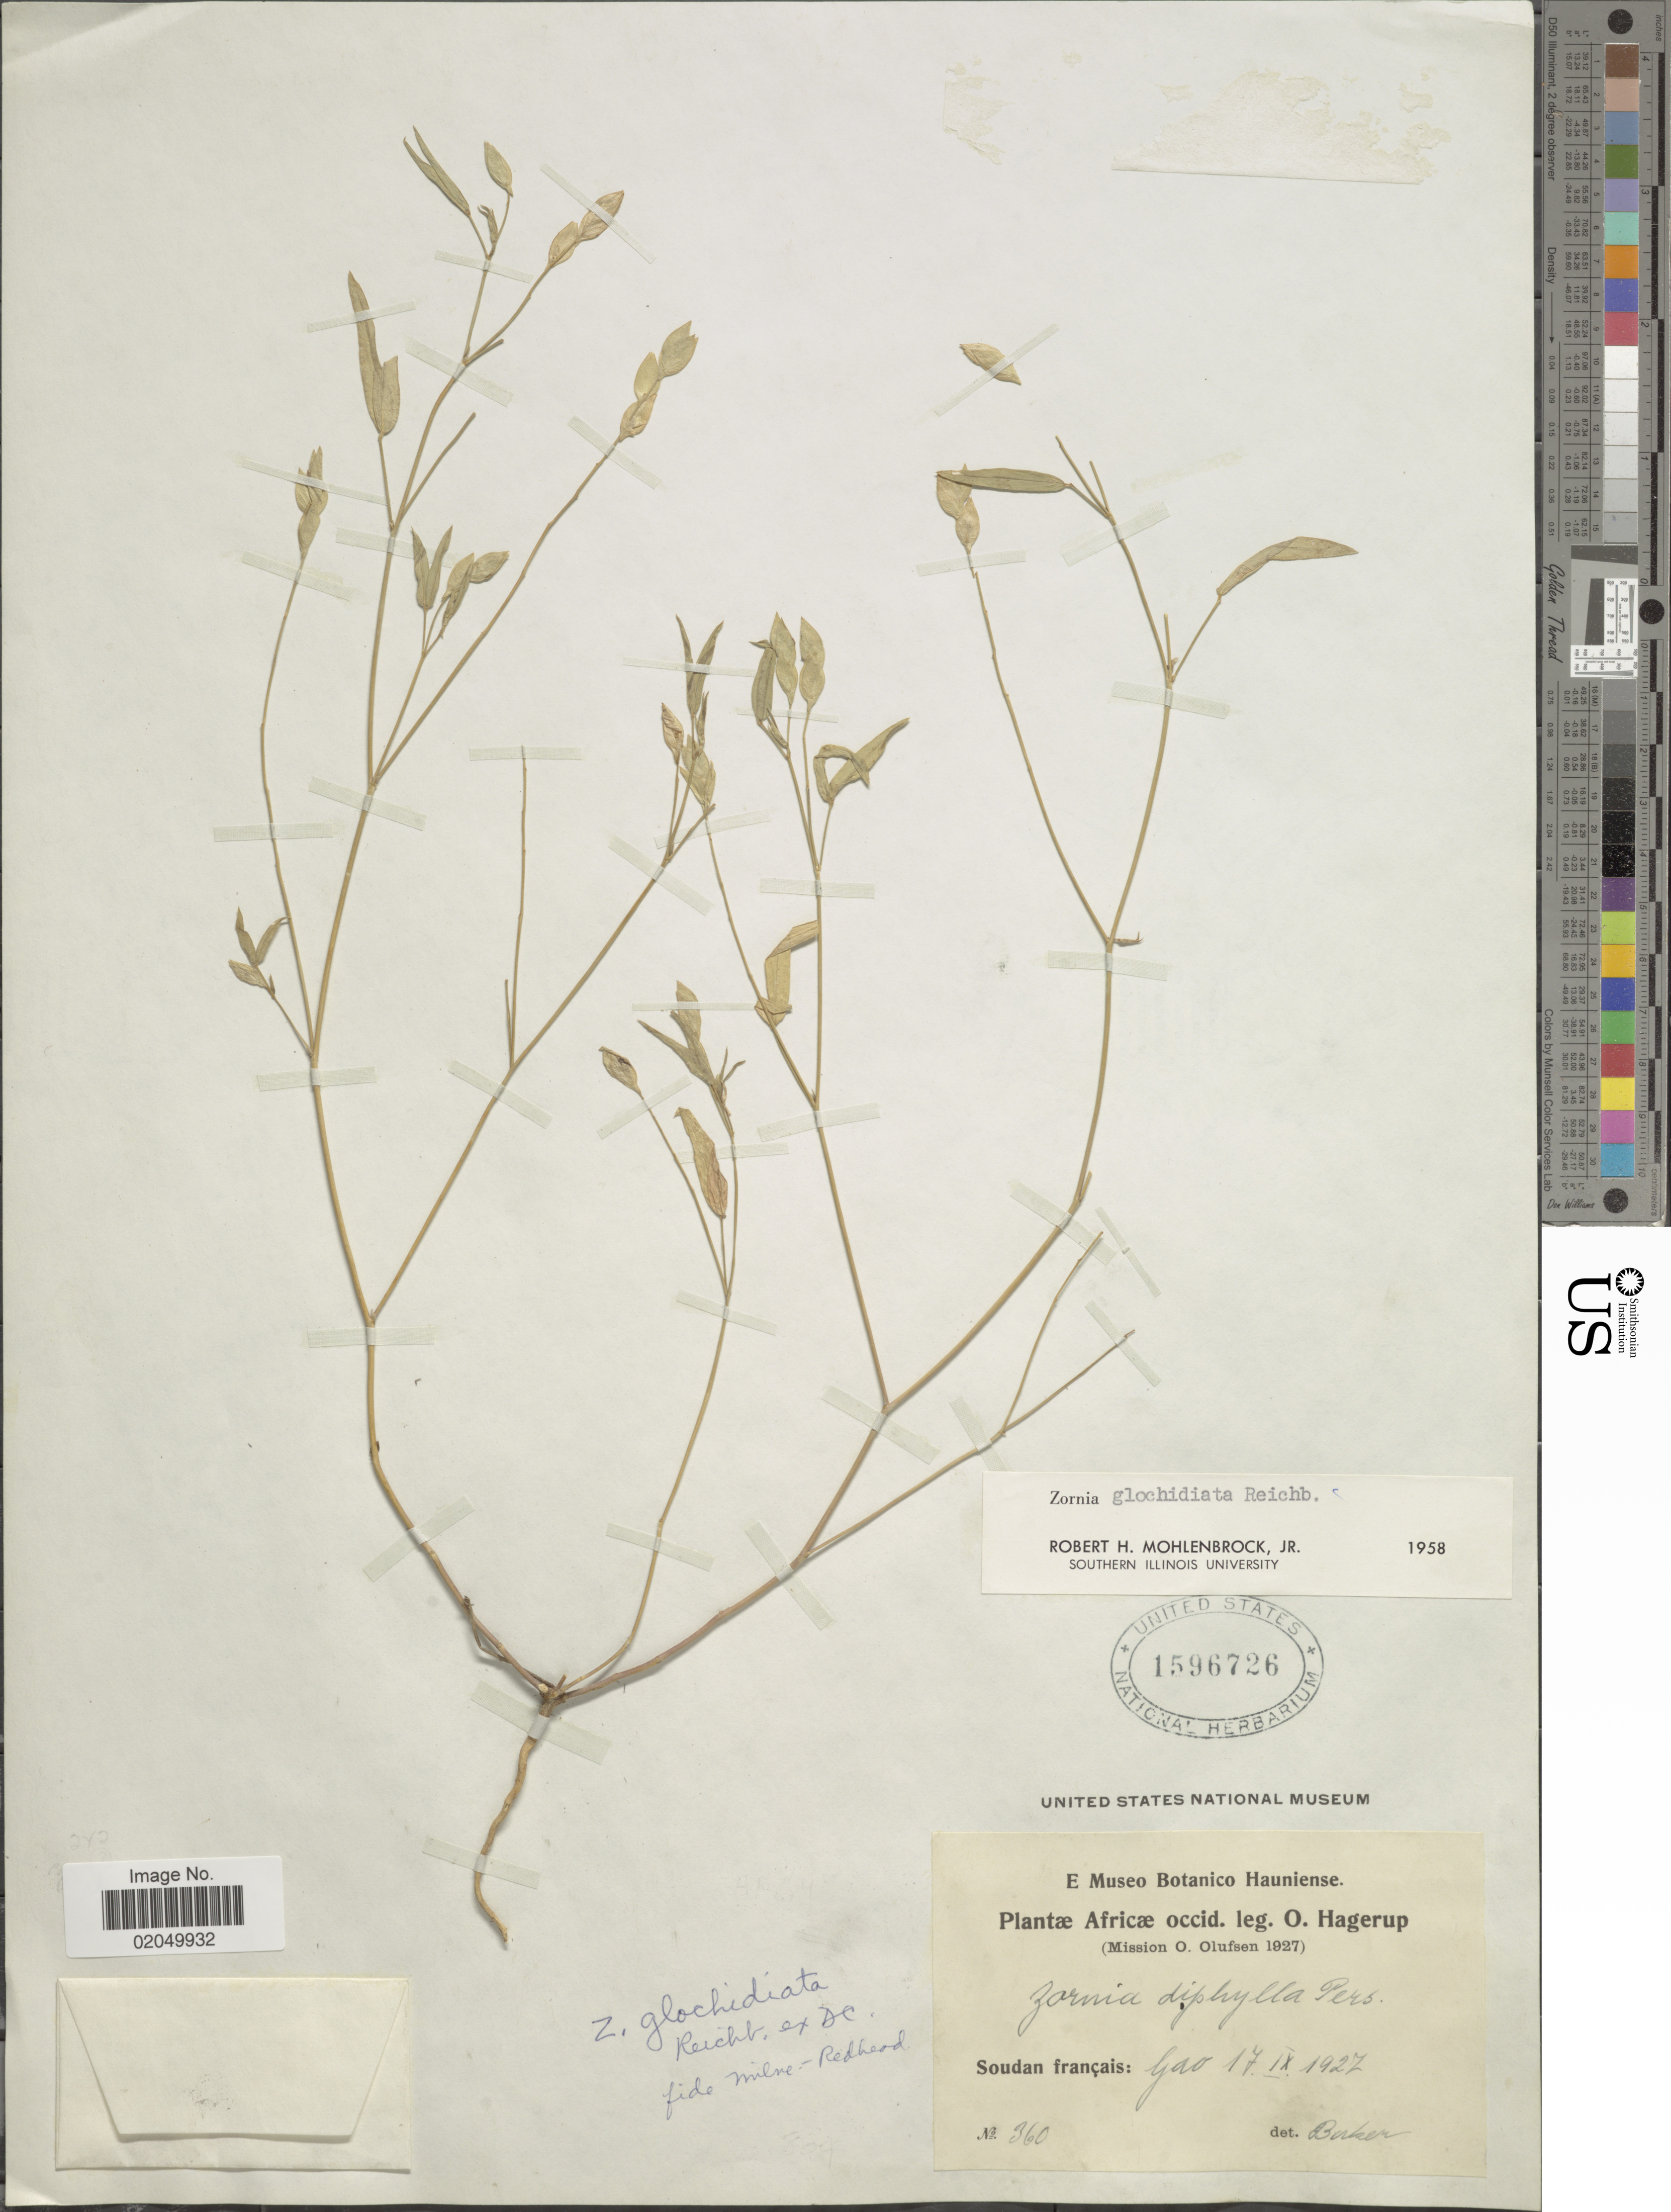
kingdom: Plantae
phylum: Tracheophyta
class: Magnoliopsida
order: Fabales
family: Fabaceae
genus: Zornia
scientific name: Zornia glochidiata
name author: Rchb. ex DC.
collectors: O. Hagerup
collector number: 360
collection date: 1927-09-17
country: Mali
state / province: Gao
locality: Soudan francais, Gao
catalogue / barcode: US 1596726